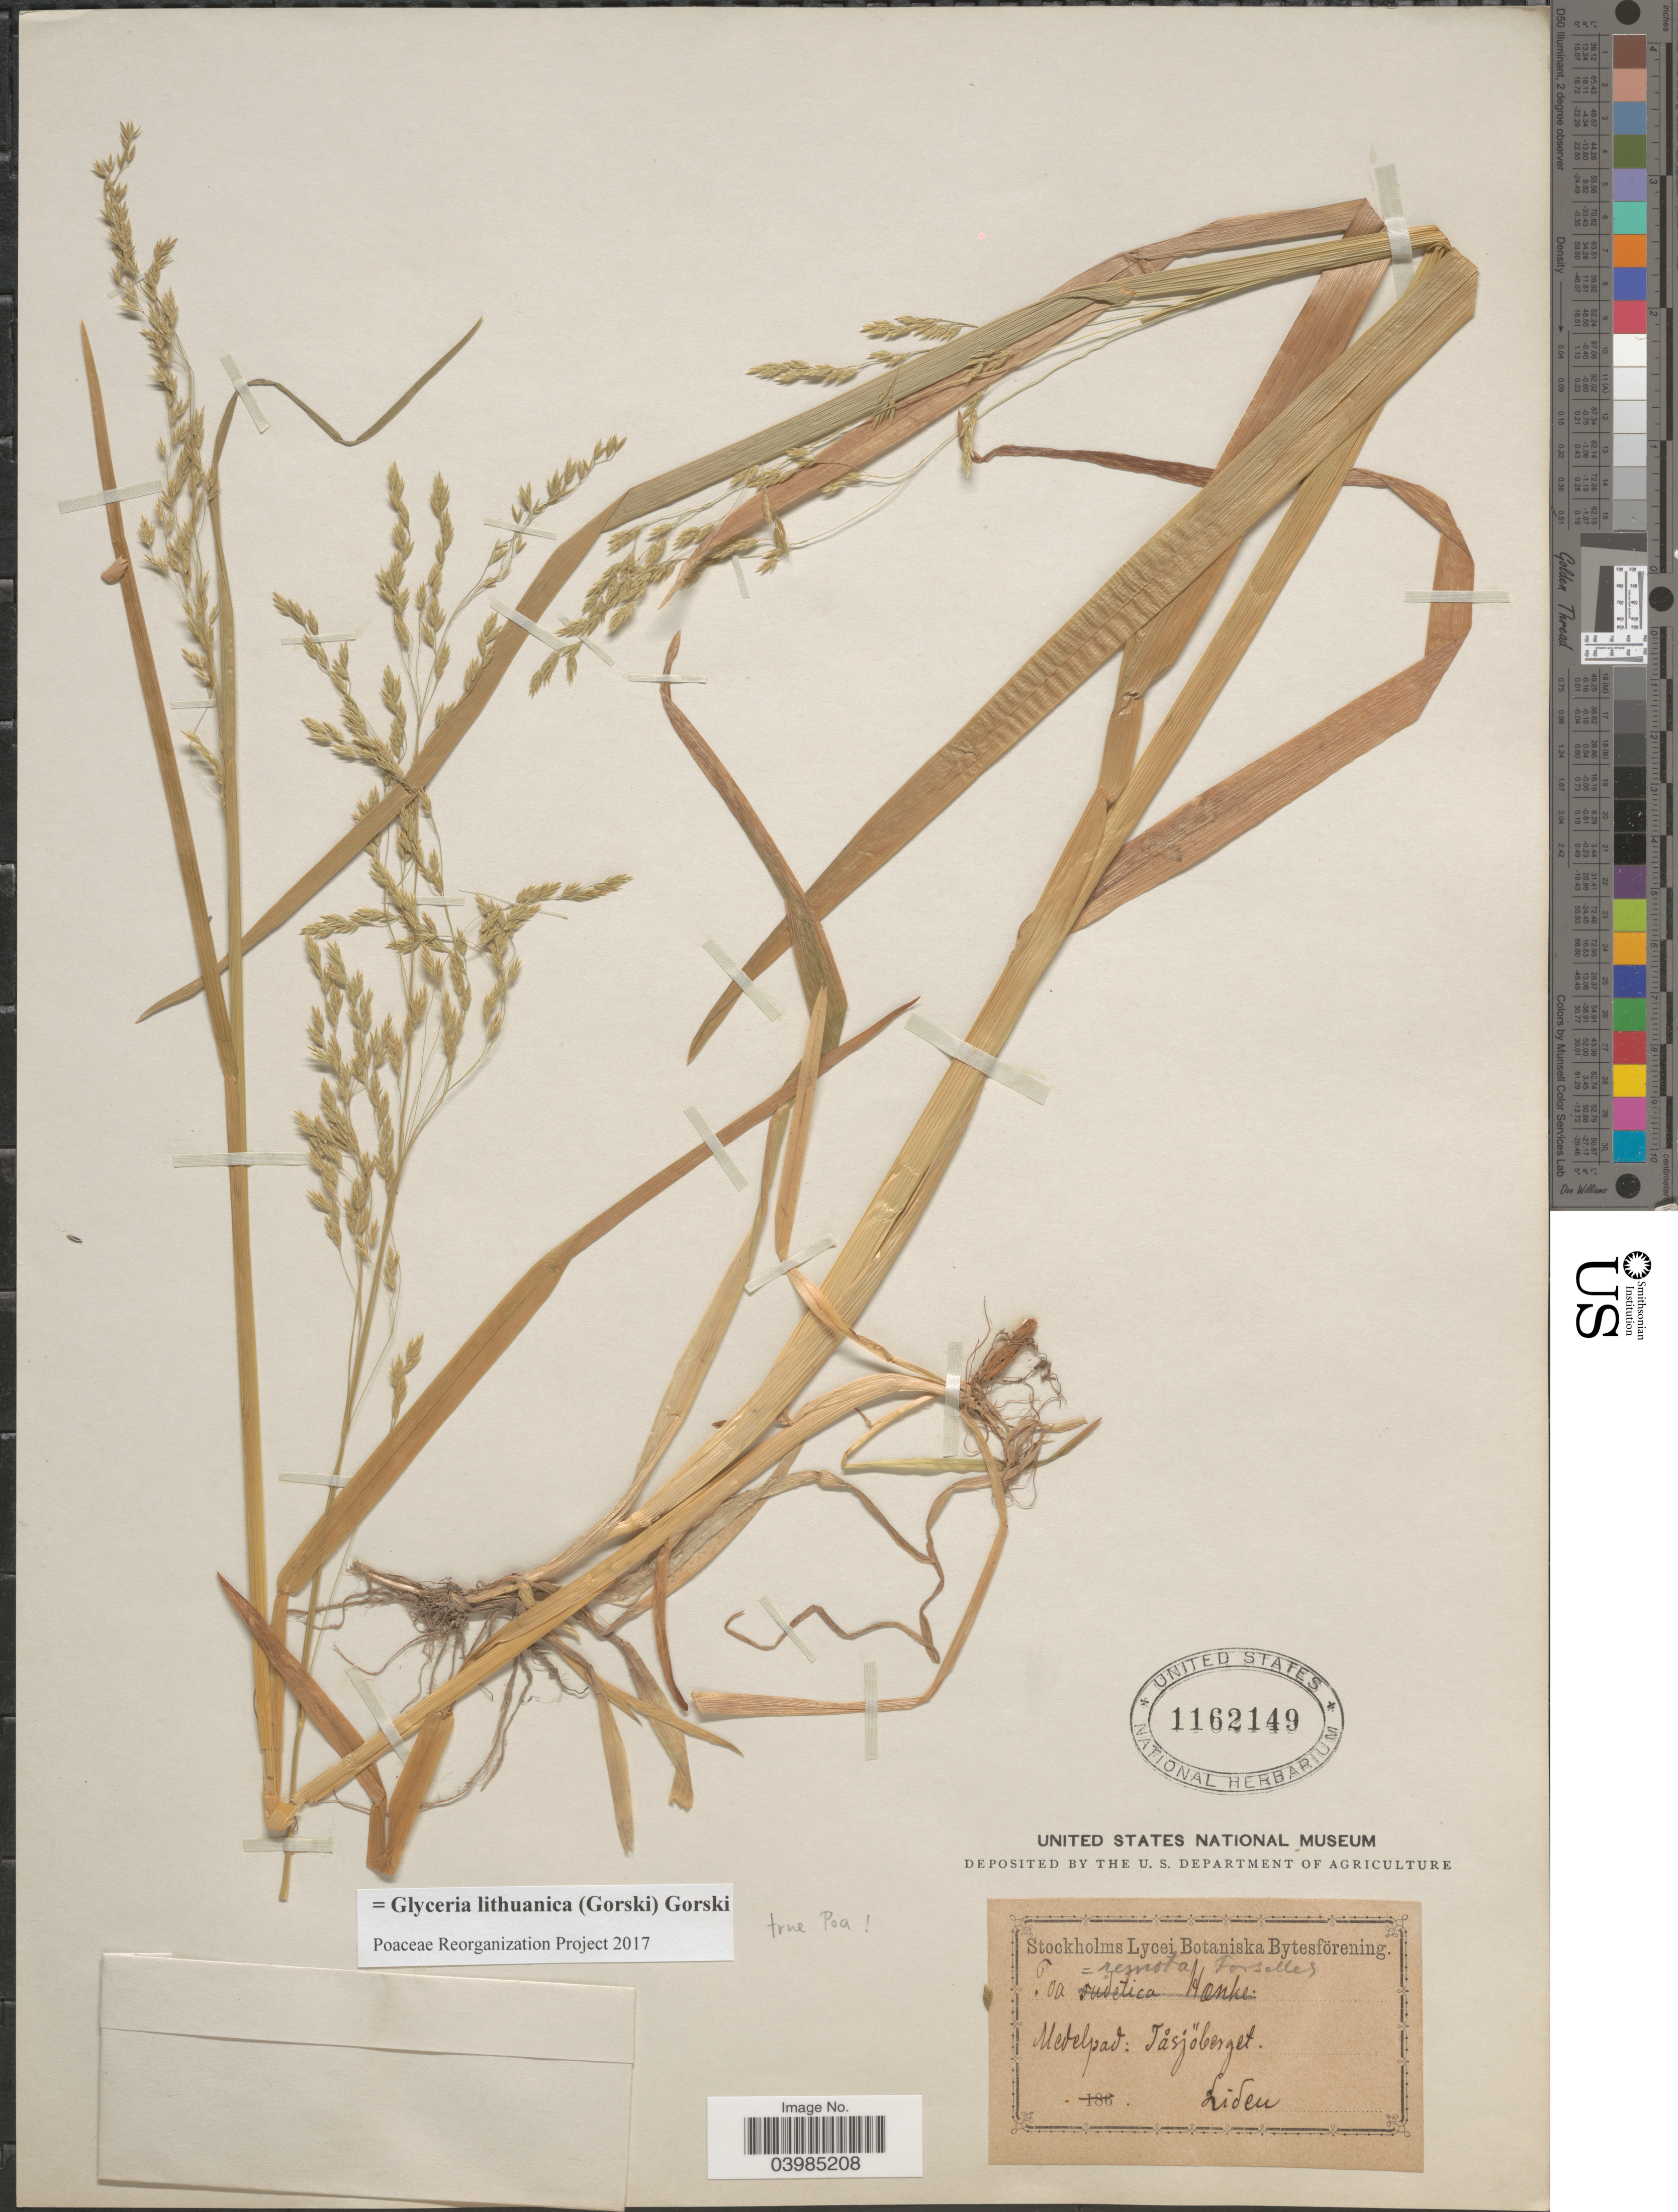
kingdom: Plantae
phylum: Tracheophyta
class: Liliopsida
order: Poales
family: Poaceae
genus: Glyceria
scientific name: Glyceria lithuanica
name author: (Gorski) Gorski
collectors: Liden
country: Sweden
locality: Medelpad: Tåsjőberget.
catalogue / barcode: US 1162149